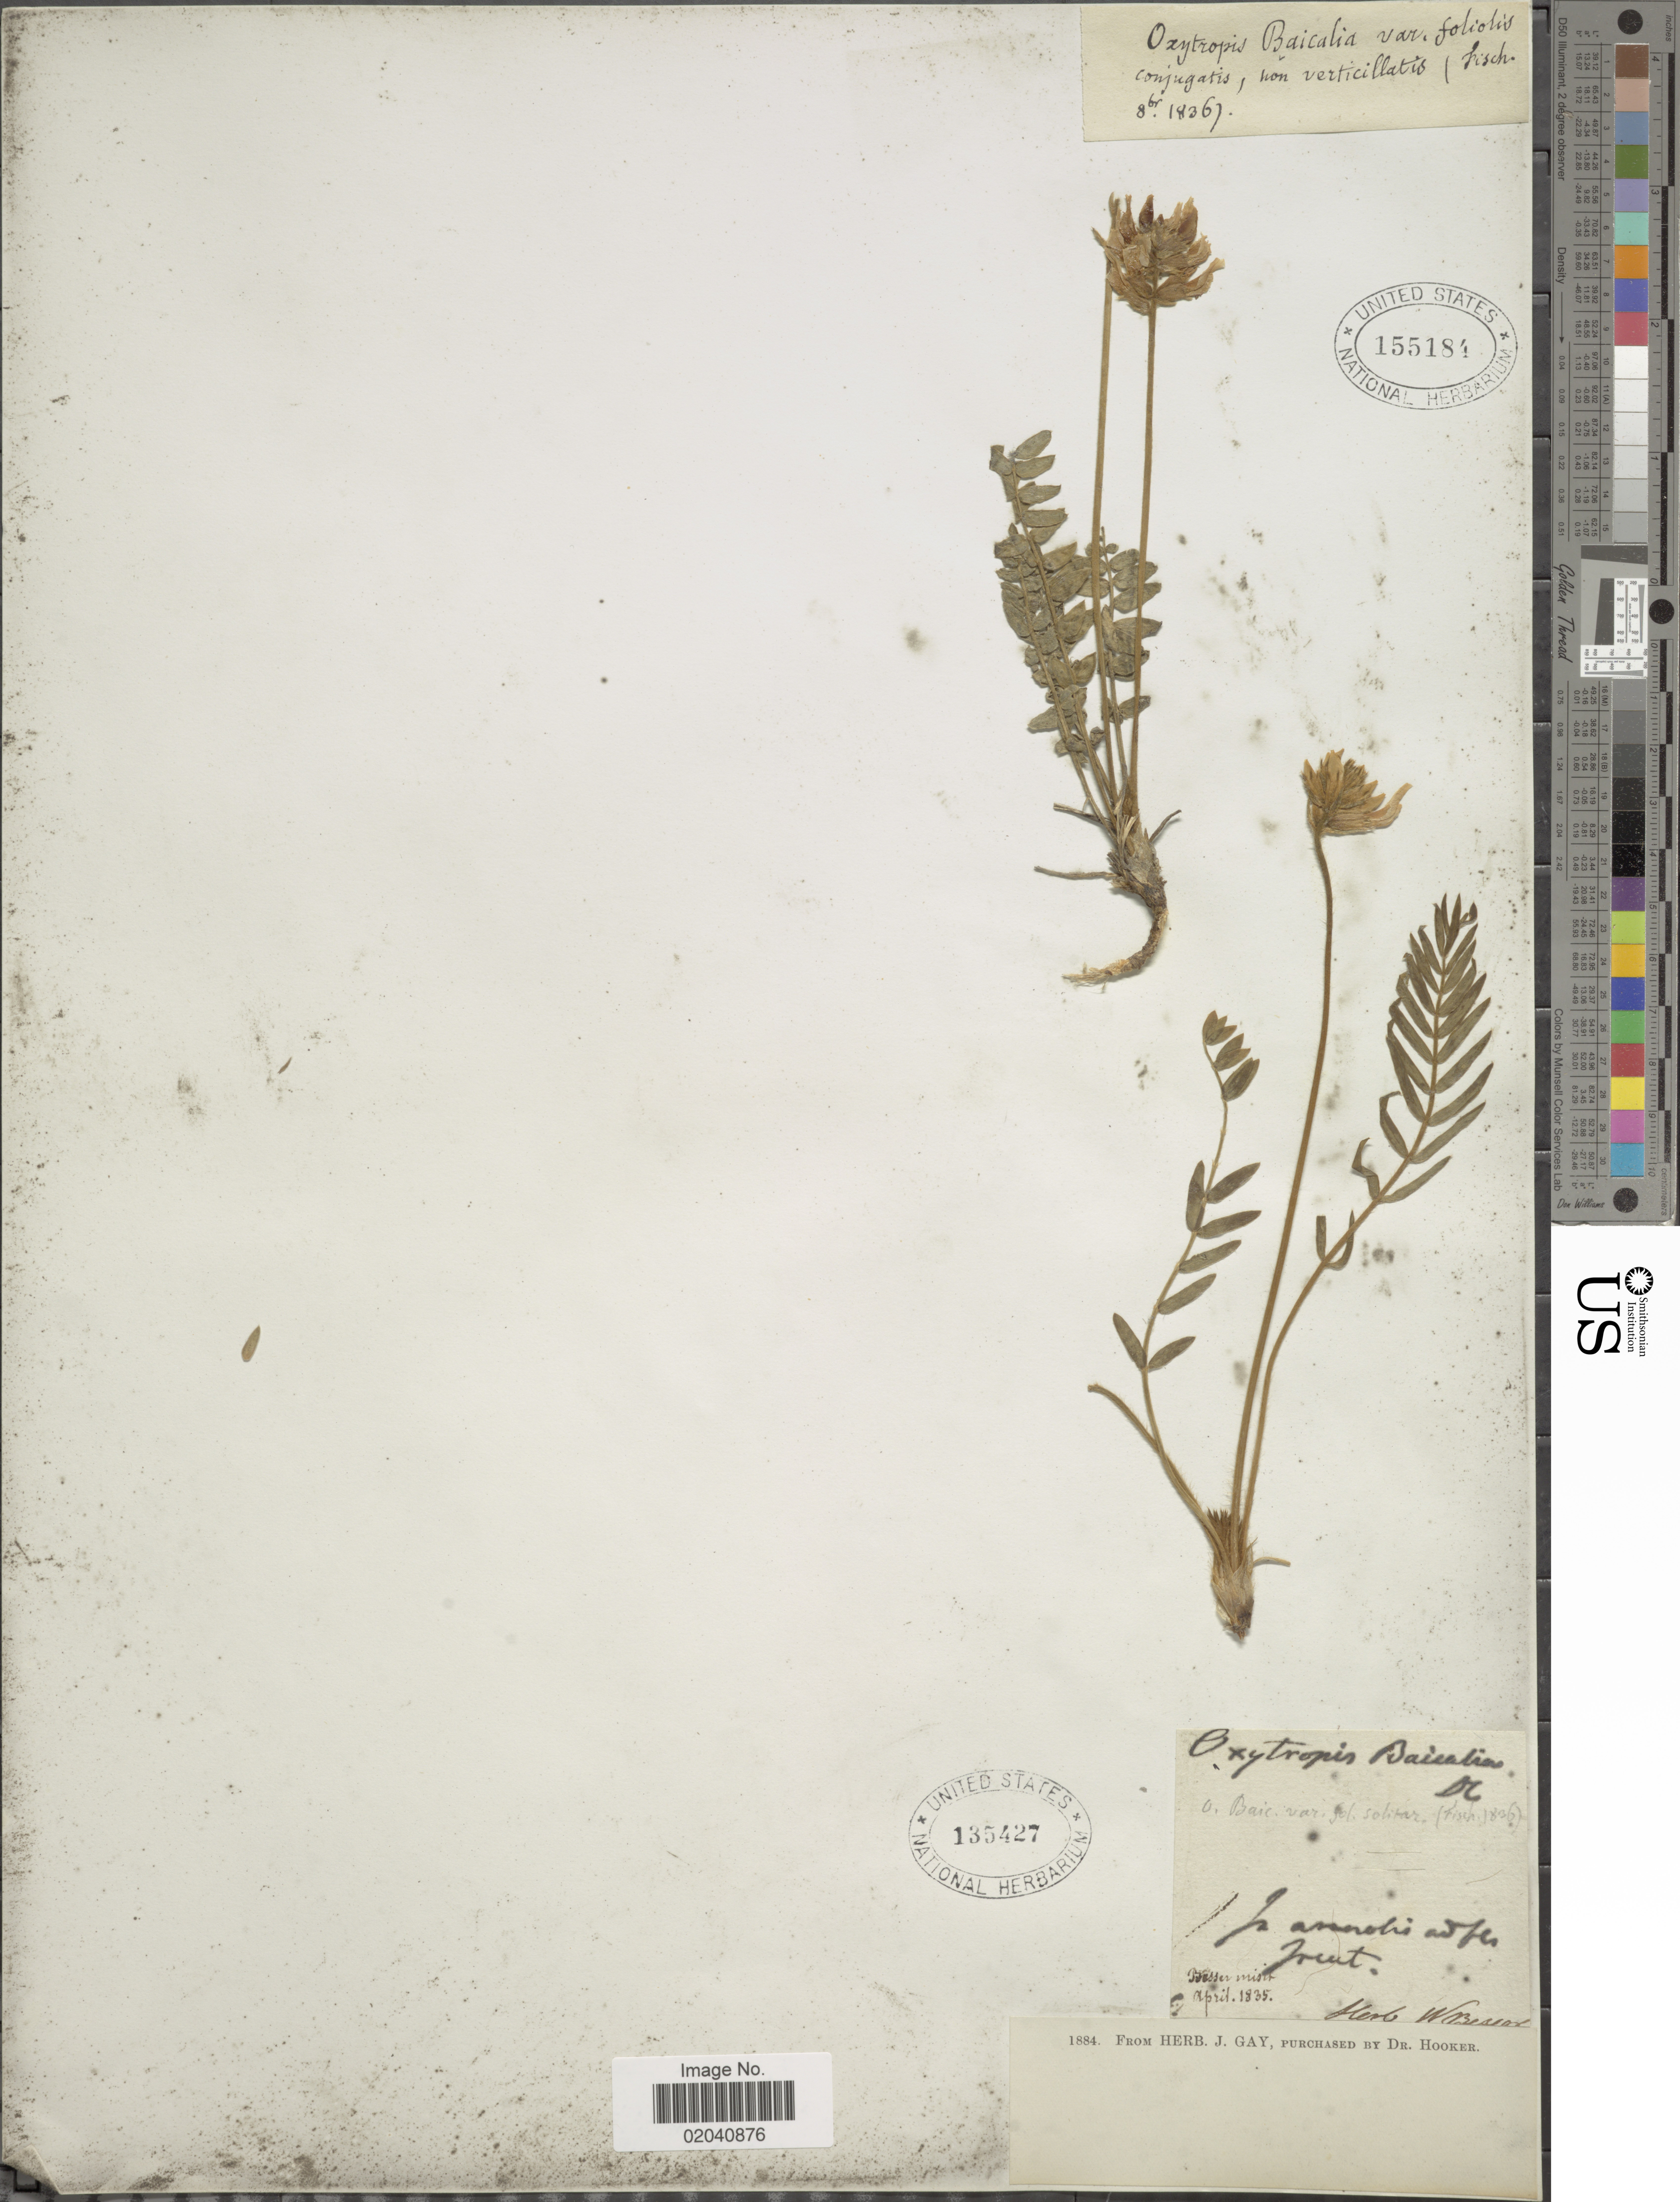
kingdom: Plantae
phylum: Tracheophyta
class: Magnoliopsida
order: Fabales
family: Fabaceae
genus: Oxytropis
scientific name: Oxytropis baicalia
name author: (Pall.) Pers.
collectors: ex Herb. W. Besser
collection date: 1836-08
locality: Conjugatis, non verticillatis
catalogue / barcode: US 155184-2